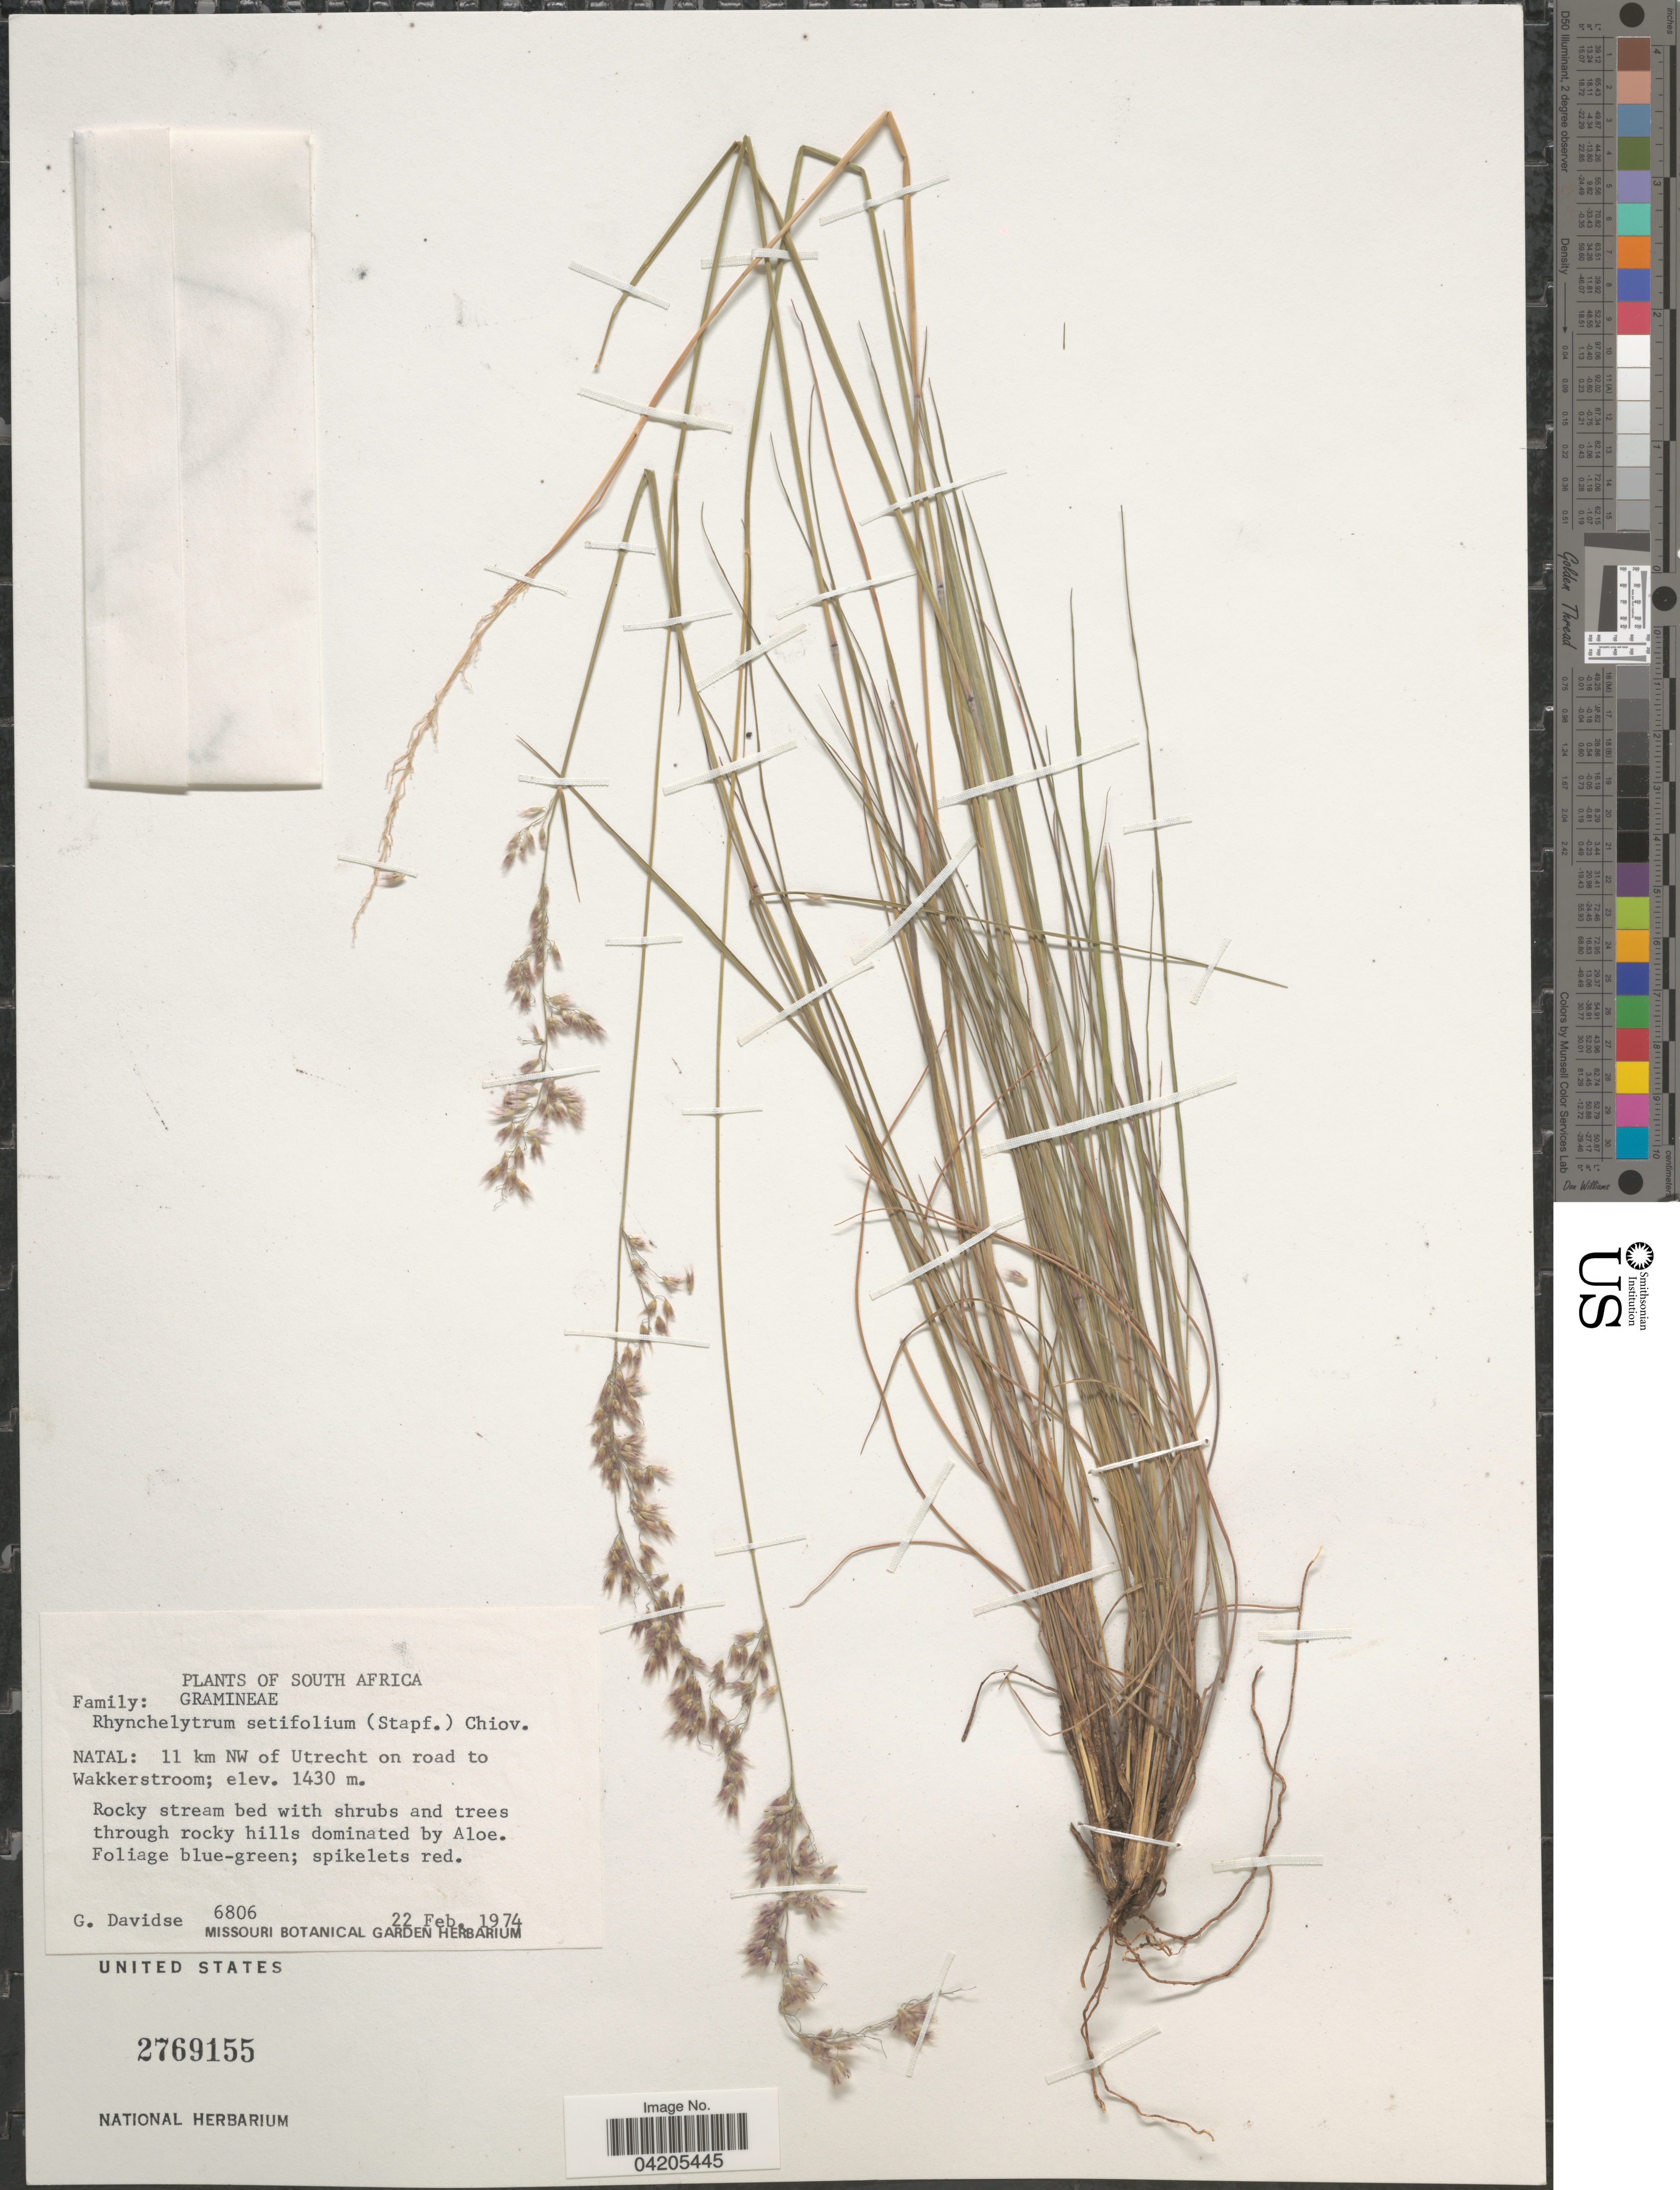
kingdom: Plantae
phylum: Tracheophyta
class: Liliopsida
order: Poales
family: Poaceae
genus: Melinis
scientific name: Melinis nerviglumis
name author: (Franch.) Zizka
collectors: G. Davidse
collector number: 6806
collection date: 1974-02-22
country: South Africa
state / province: KwaZulu-Natal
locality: Natal: 11 km NW of Utrecht on road to Wakkerstroom.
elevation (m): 1430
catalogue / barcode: US 2769155